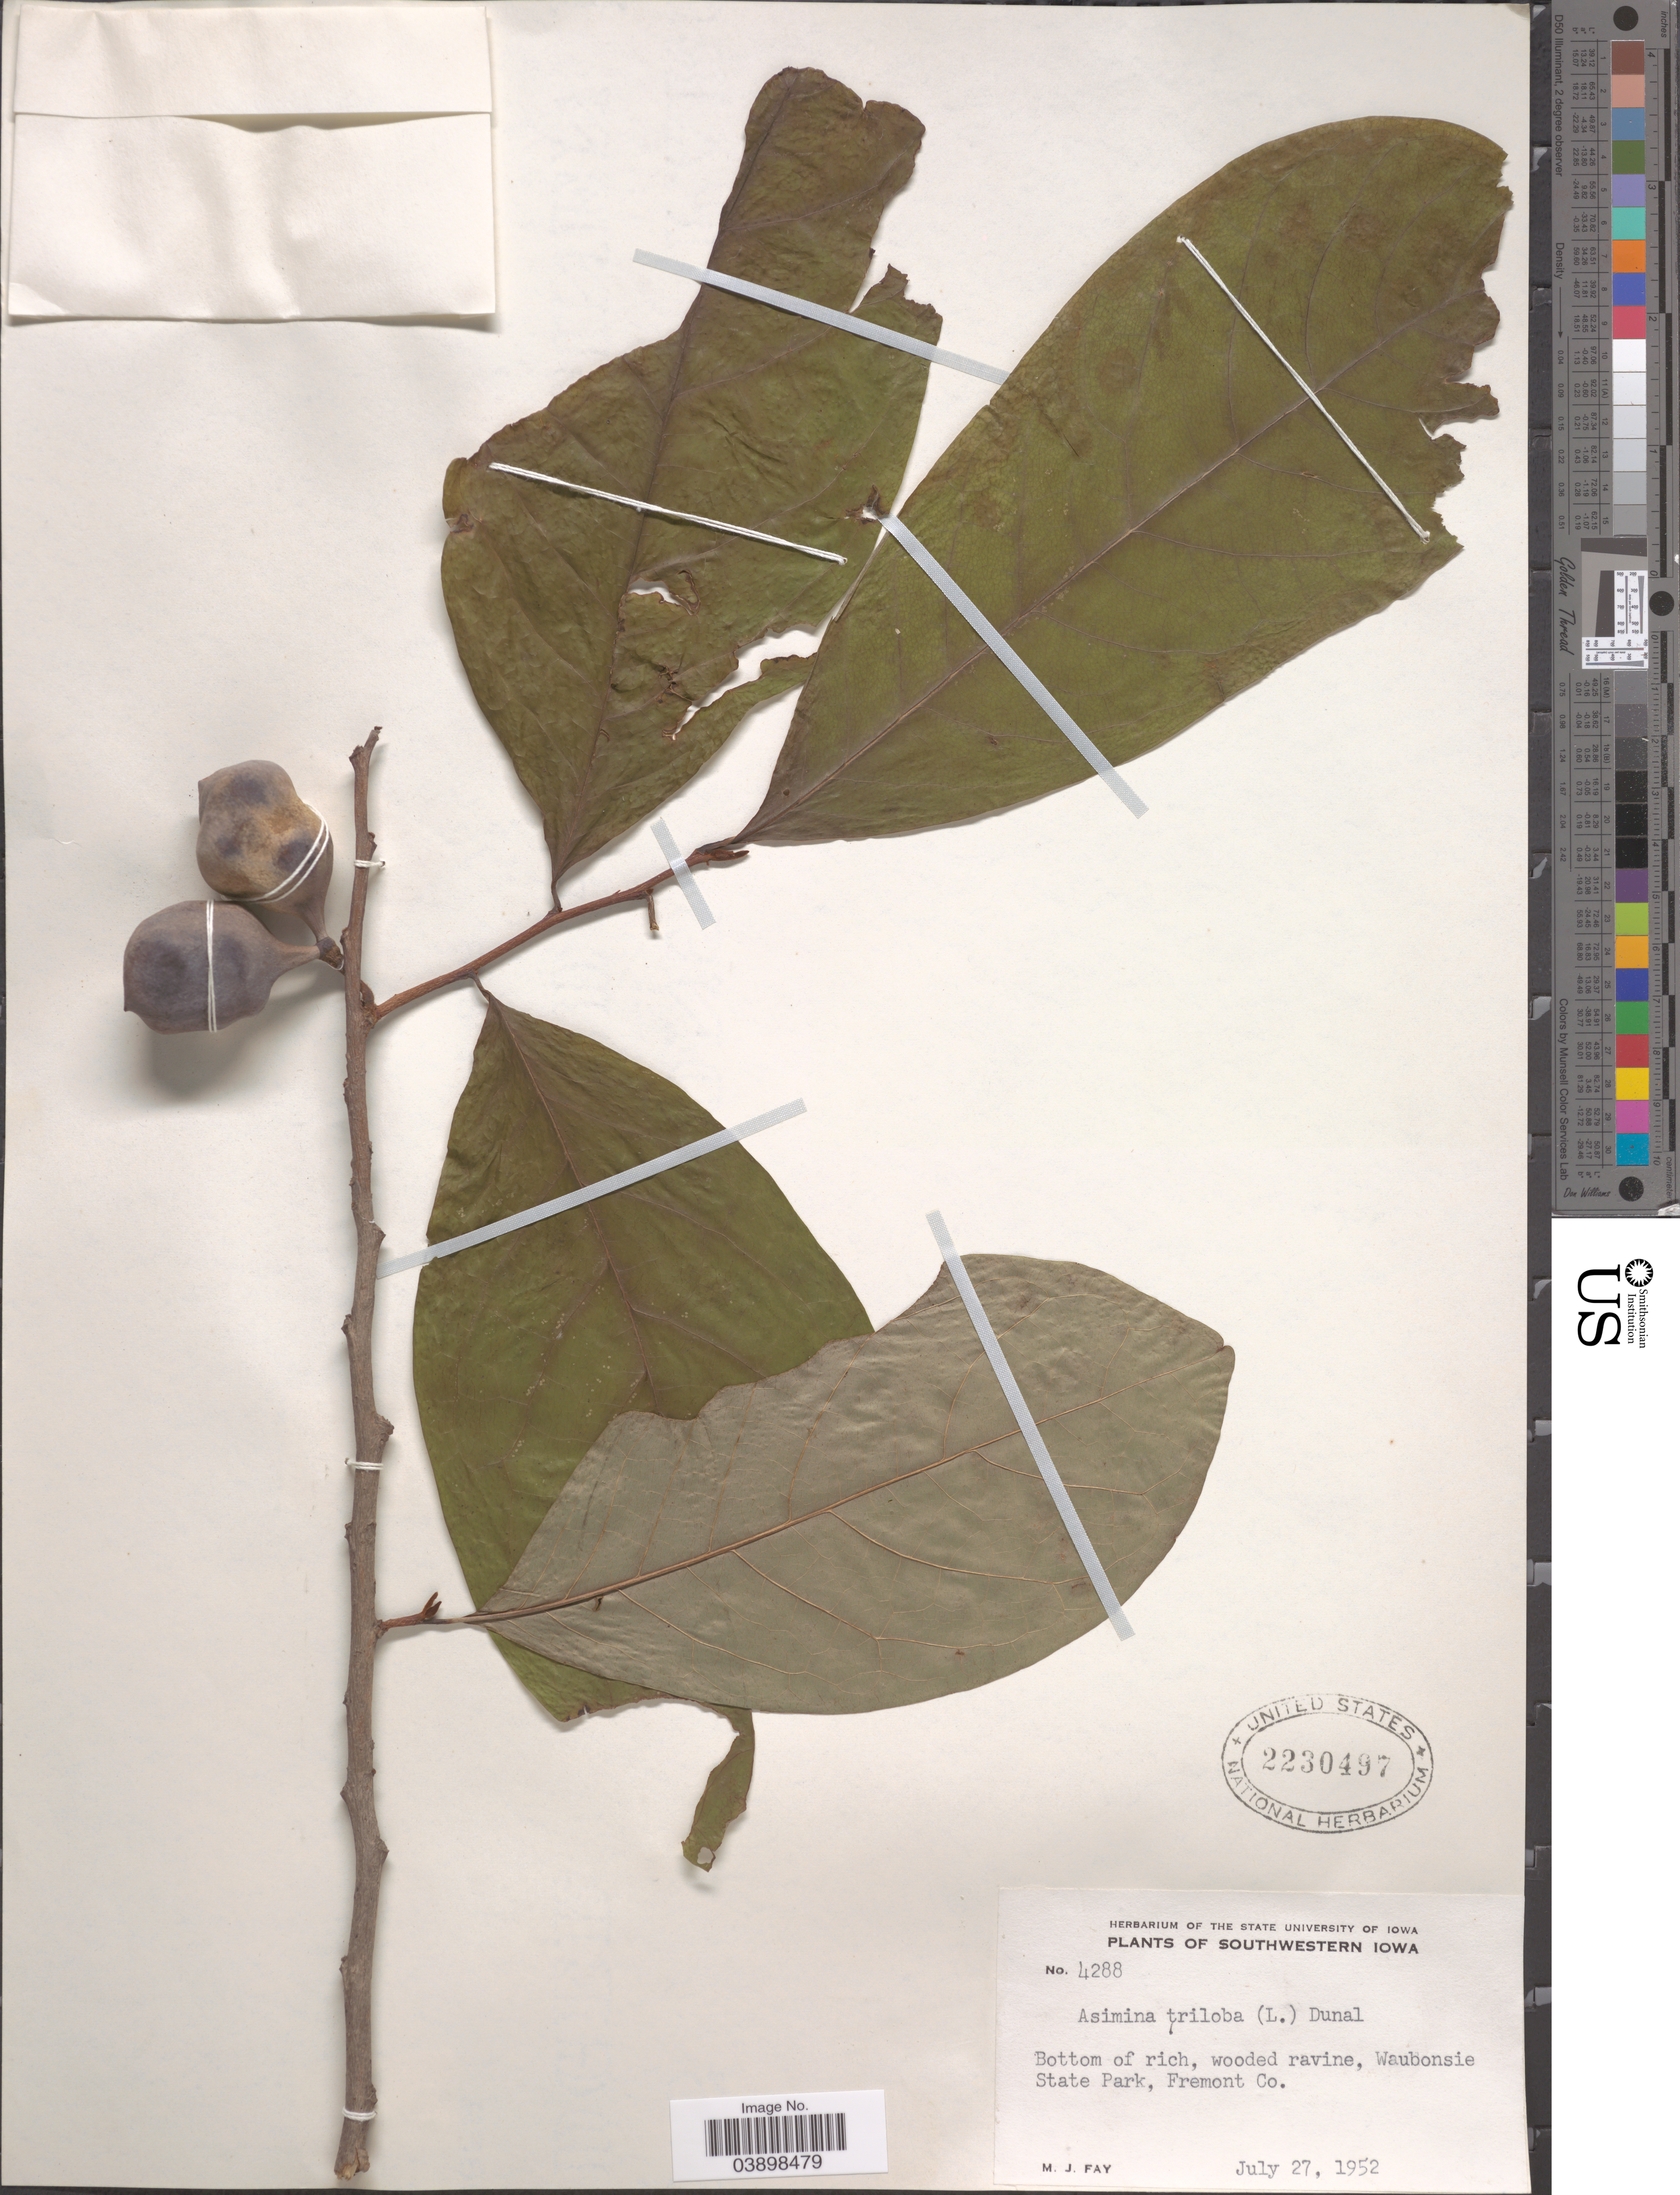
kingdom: Plantae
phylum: Tracheophyta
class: Magnoliopsida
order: Magnoliales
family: Annonaceae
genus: Asimina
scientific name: Asimina triloba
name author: (L.) Dunal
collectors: M. Fay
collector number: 4288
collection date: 1952-07-27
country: United States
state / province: Iowa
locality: Southwestern Iowa. Waubonsie State Park, Fremont Co.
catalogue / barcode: US 2230497